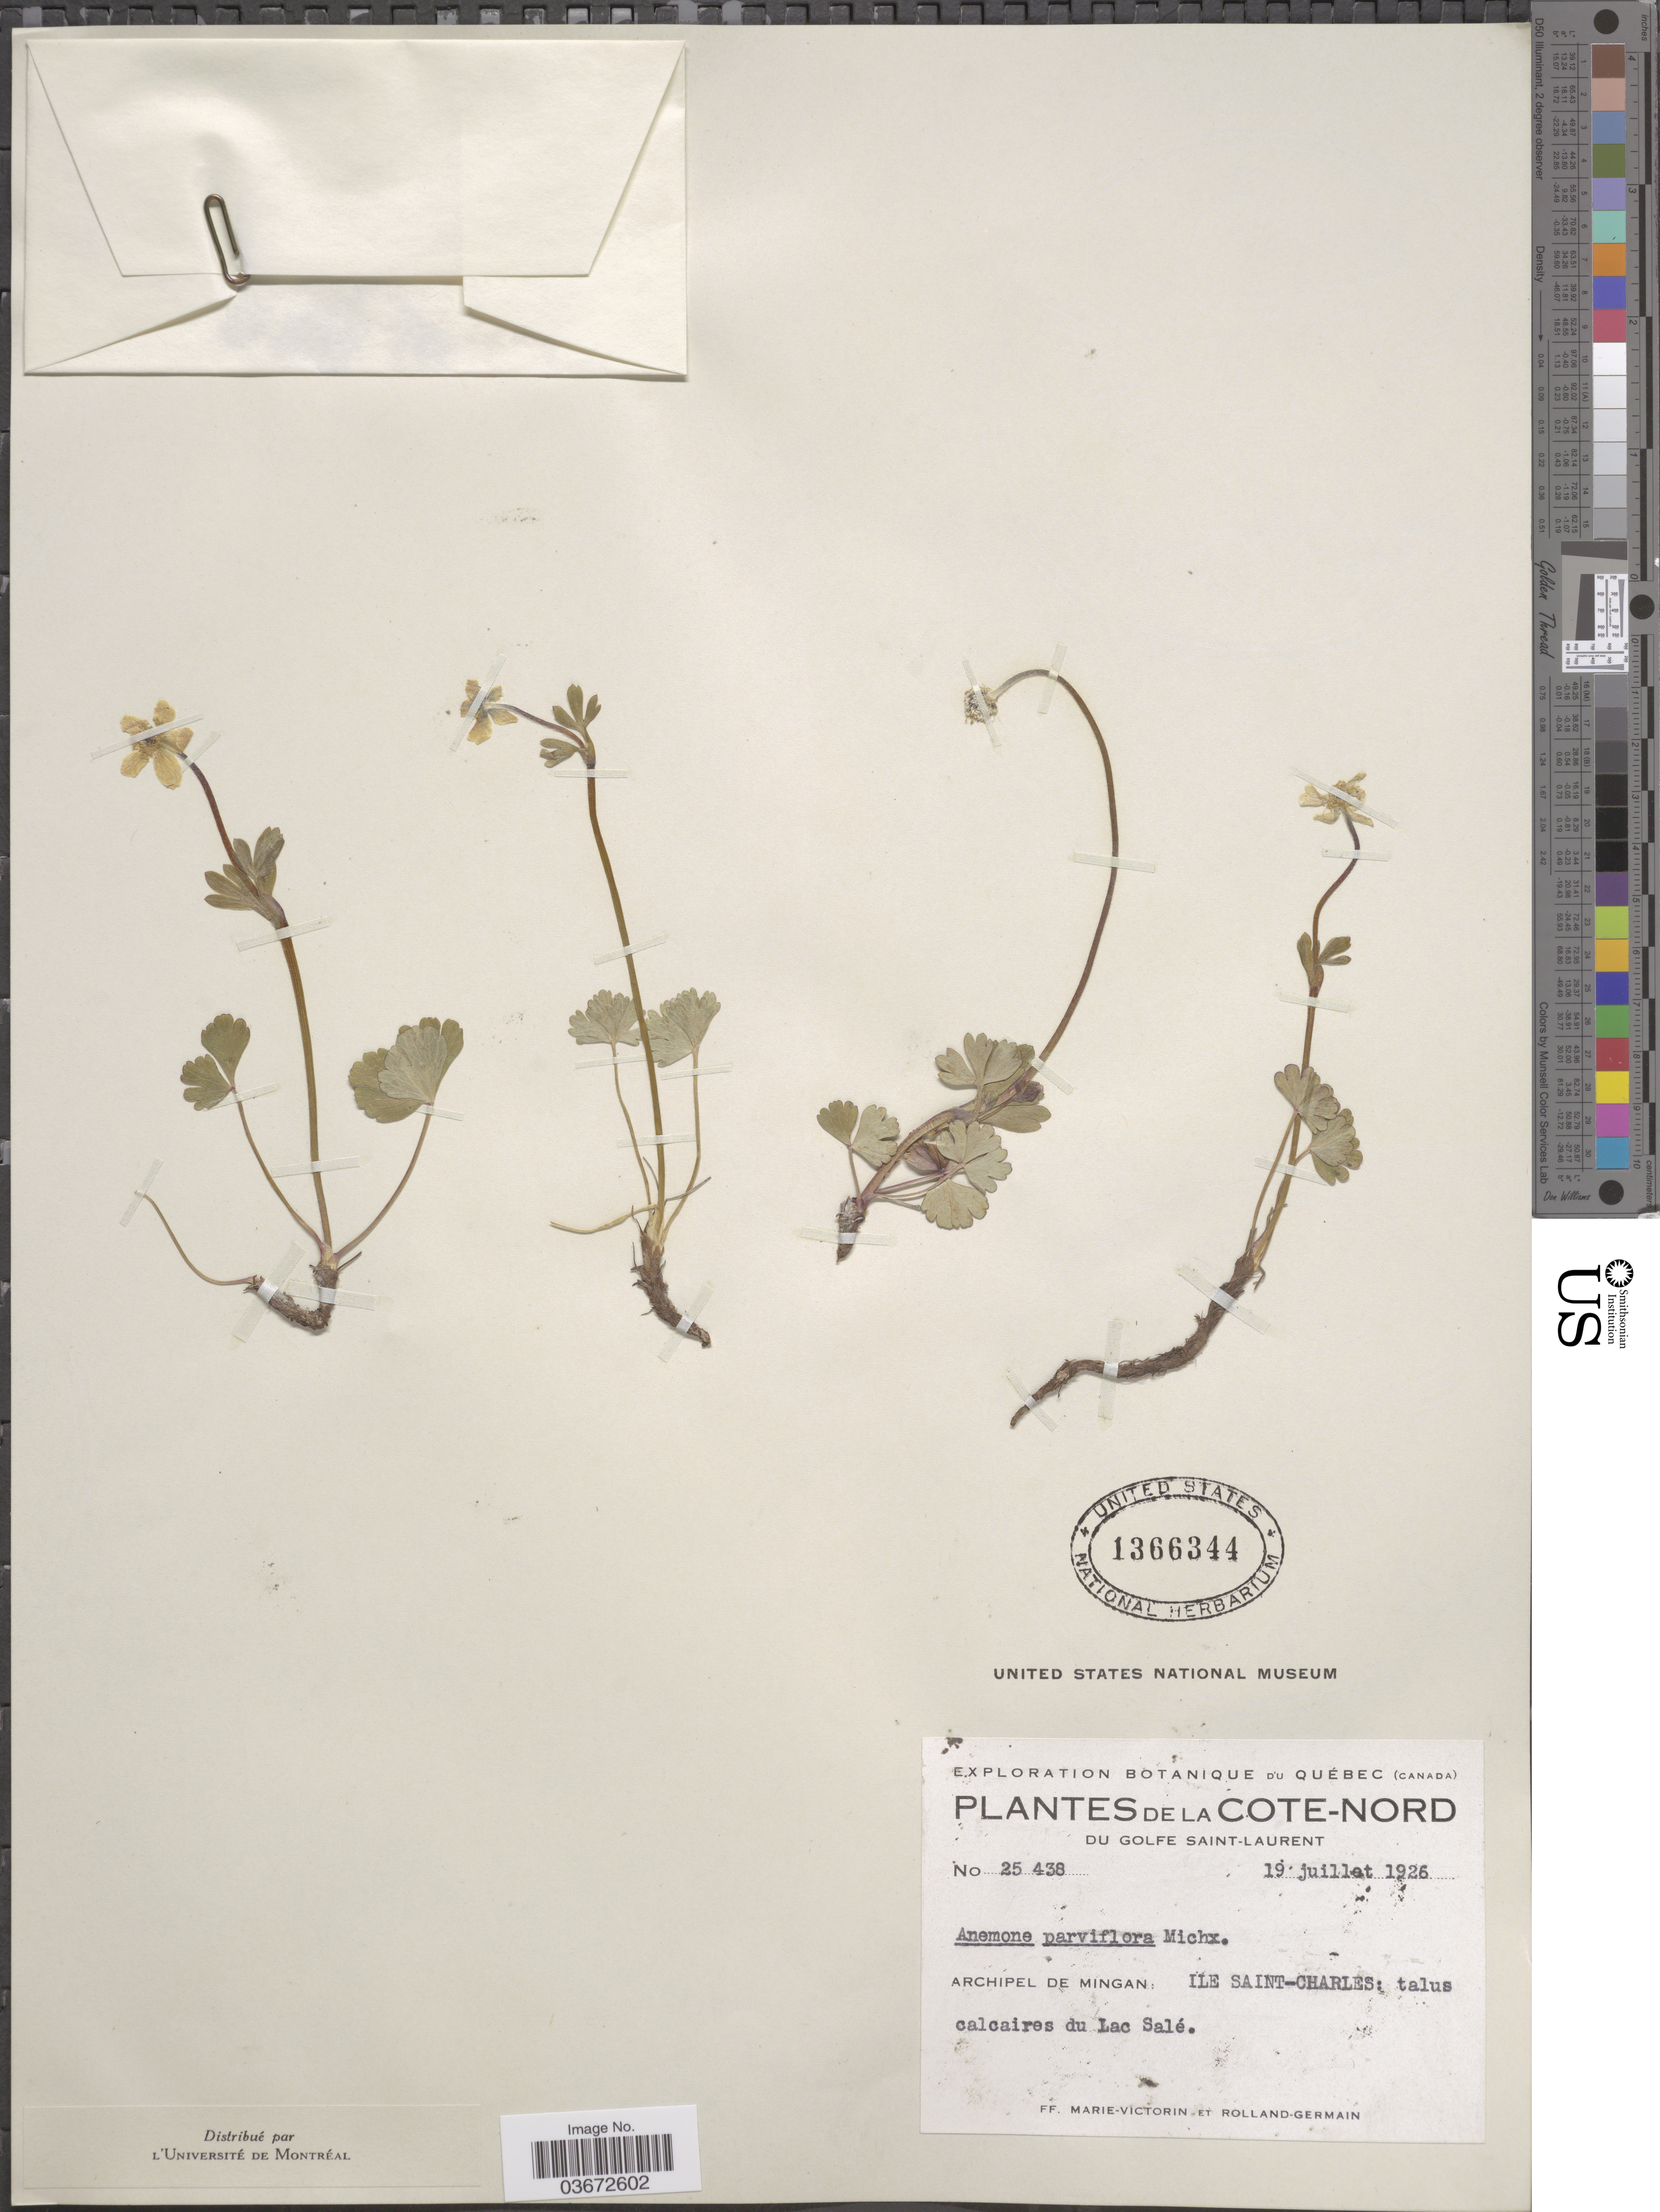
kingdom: Plantae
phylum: Tracheophyta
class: Magnoliopsida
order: Ranunculales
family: Ranunculaceae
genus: Anemone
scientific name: Anemone parviflora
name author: Michx.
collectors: F. Marie-Victorin & Rolland-Germain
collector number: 25438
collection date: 1926-07-19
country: Canada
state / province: Quebec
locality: Cote-Nord. Du Golfe Saint-Laurent. Archipel de Mingan: Ile Saint-Charles.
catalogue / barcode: US 1366344